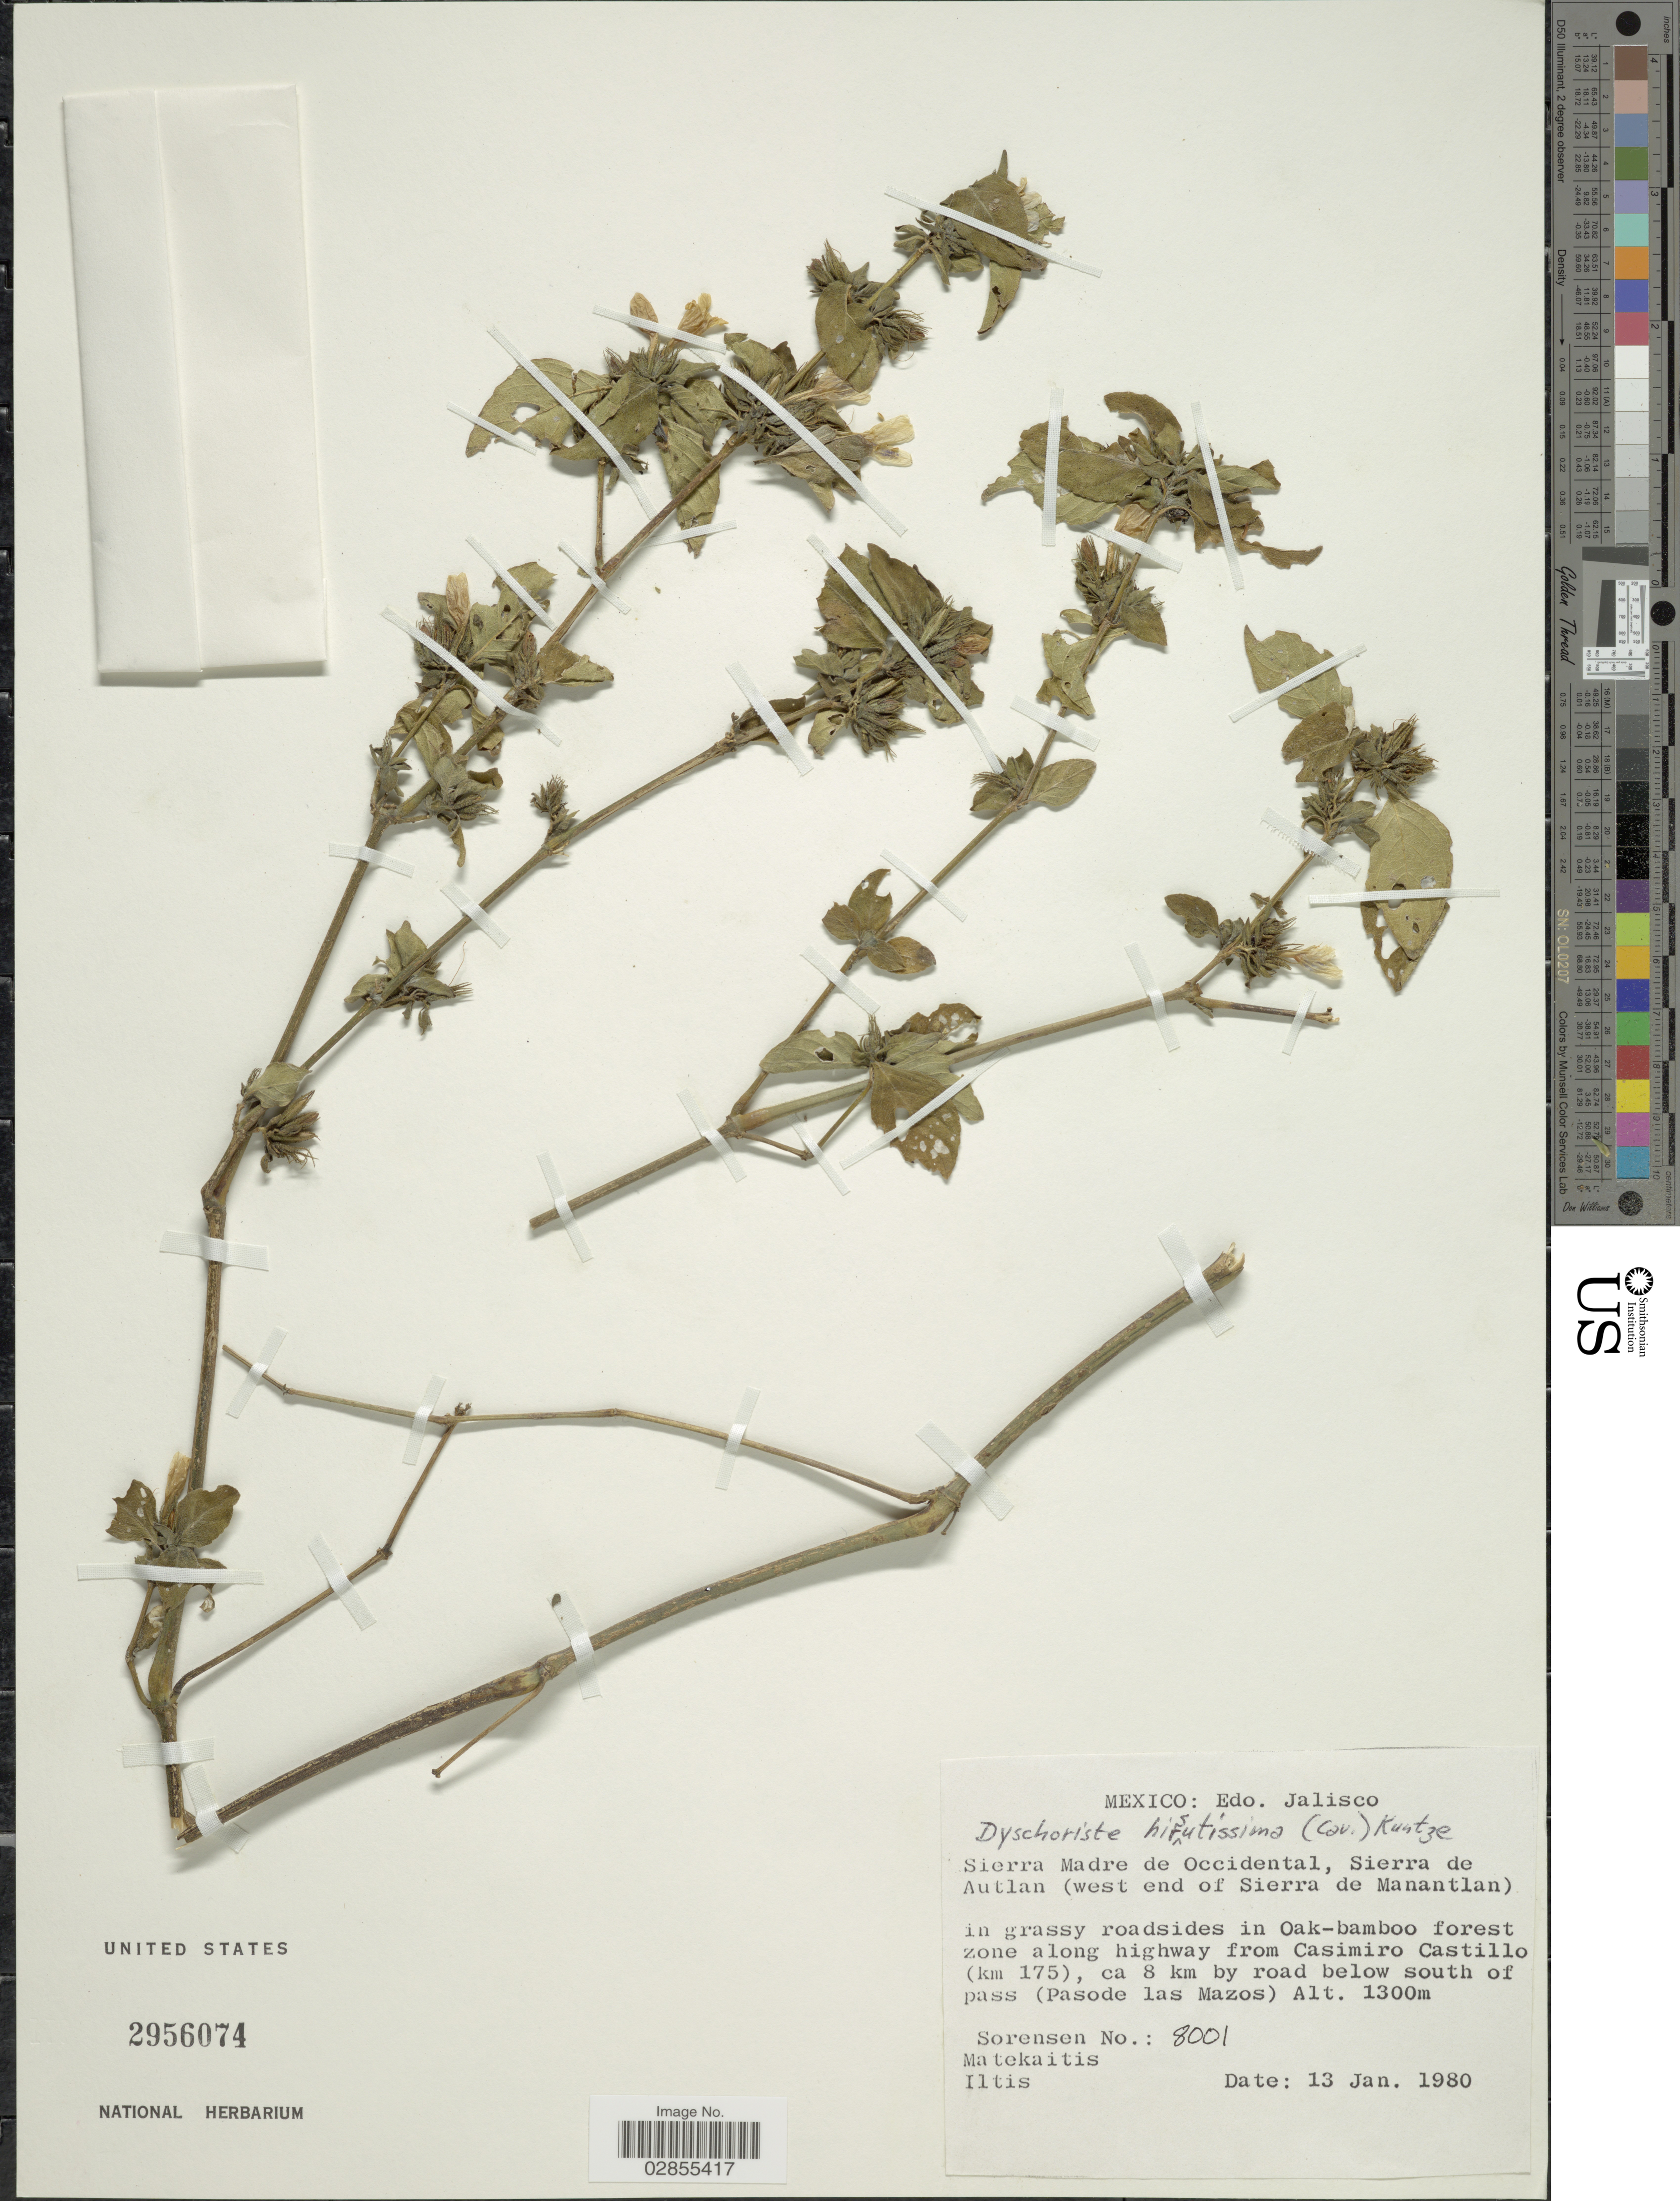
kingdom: Plantae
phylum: Tracheophyta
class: Magnoliopsida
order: Lamiales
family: Acanthaceae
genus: Dyschoriste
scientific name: Dyschoriste hirsutissima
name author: (Nees) Kuntze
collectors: P. Sorensen, P. Matekaitis & -- Iltis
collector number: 8001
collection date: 1980-01-13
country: Mexico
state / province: Jalisco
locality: Sierra Madre de Occidental, Sierra de Autlan (west end of Sierra de Manantlan), in grassy roadsides in Oak-bamboo forest zone along highway from Casimiro Castillo (km 175), ca 8 km by road below south of pass (Pasode las Mazos).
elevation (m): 1300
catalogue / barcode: US 2956074